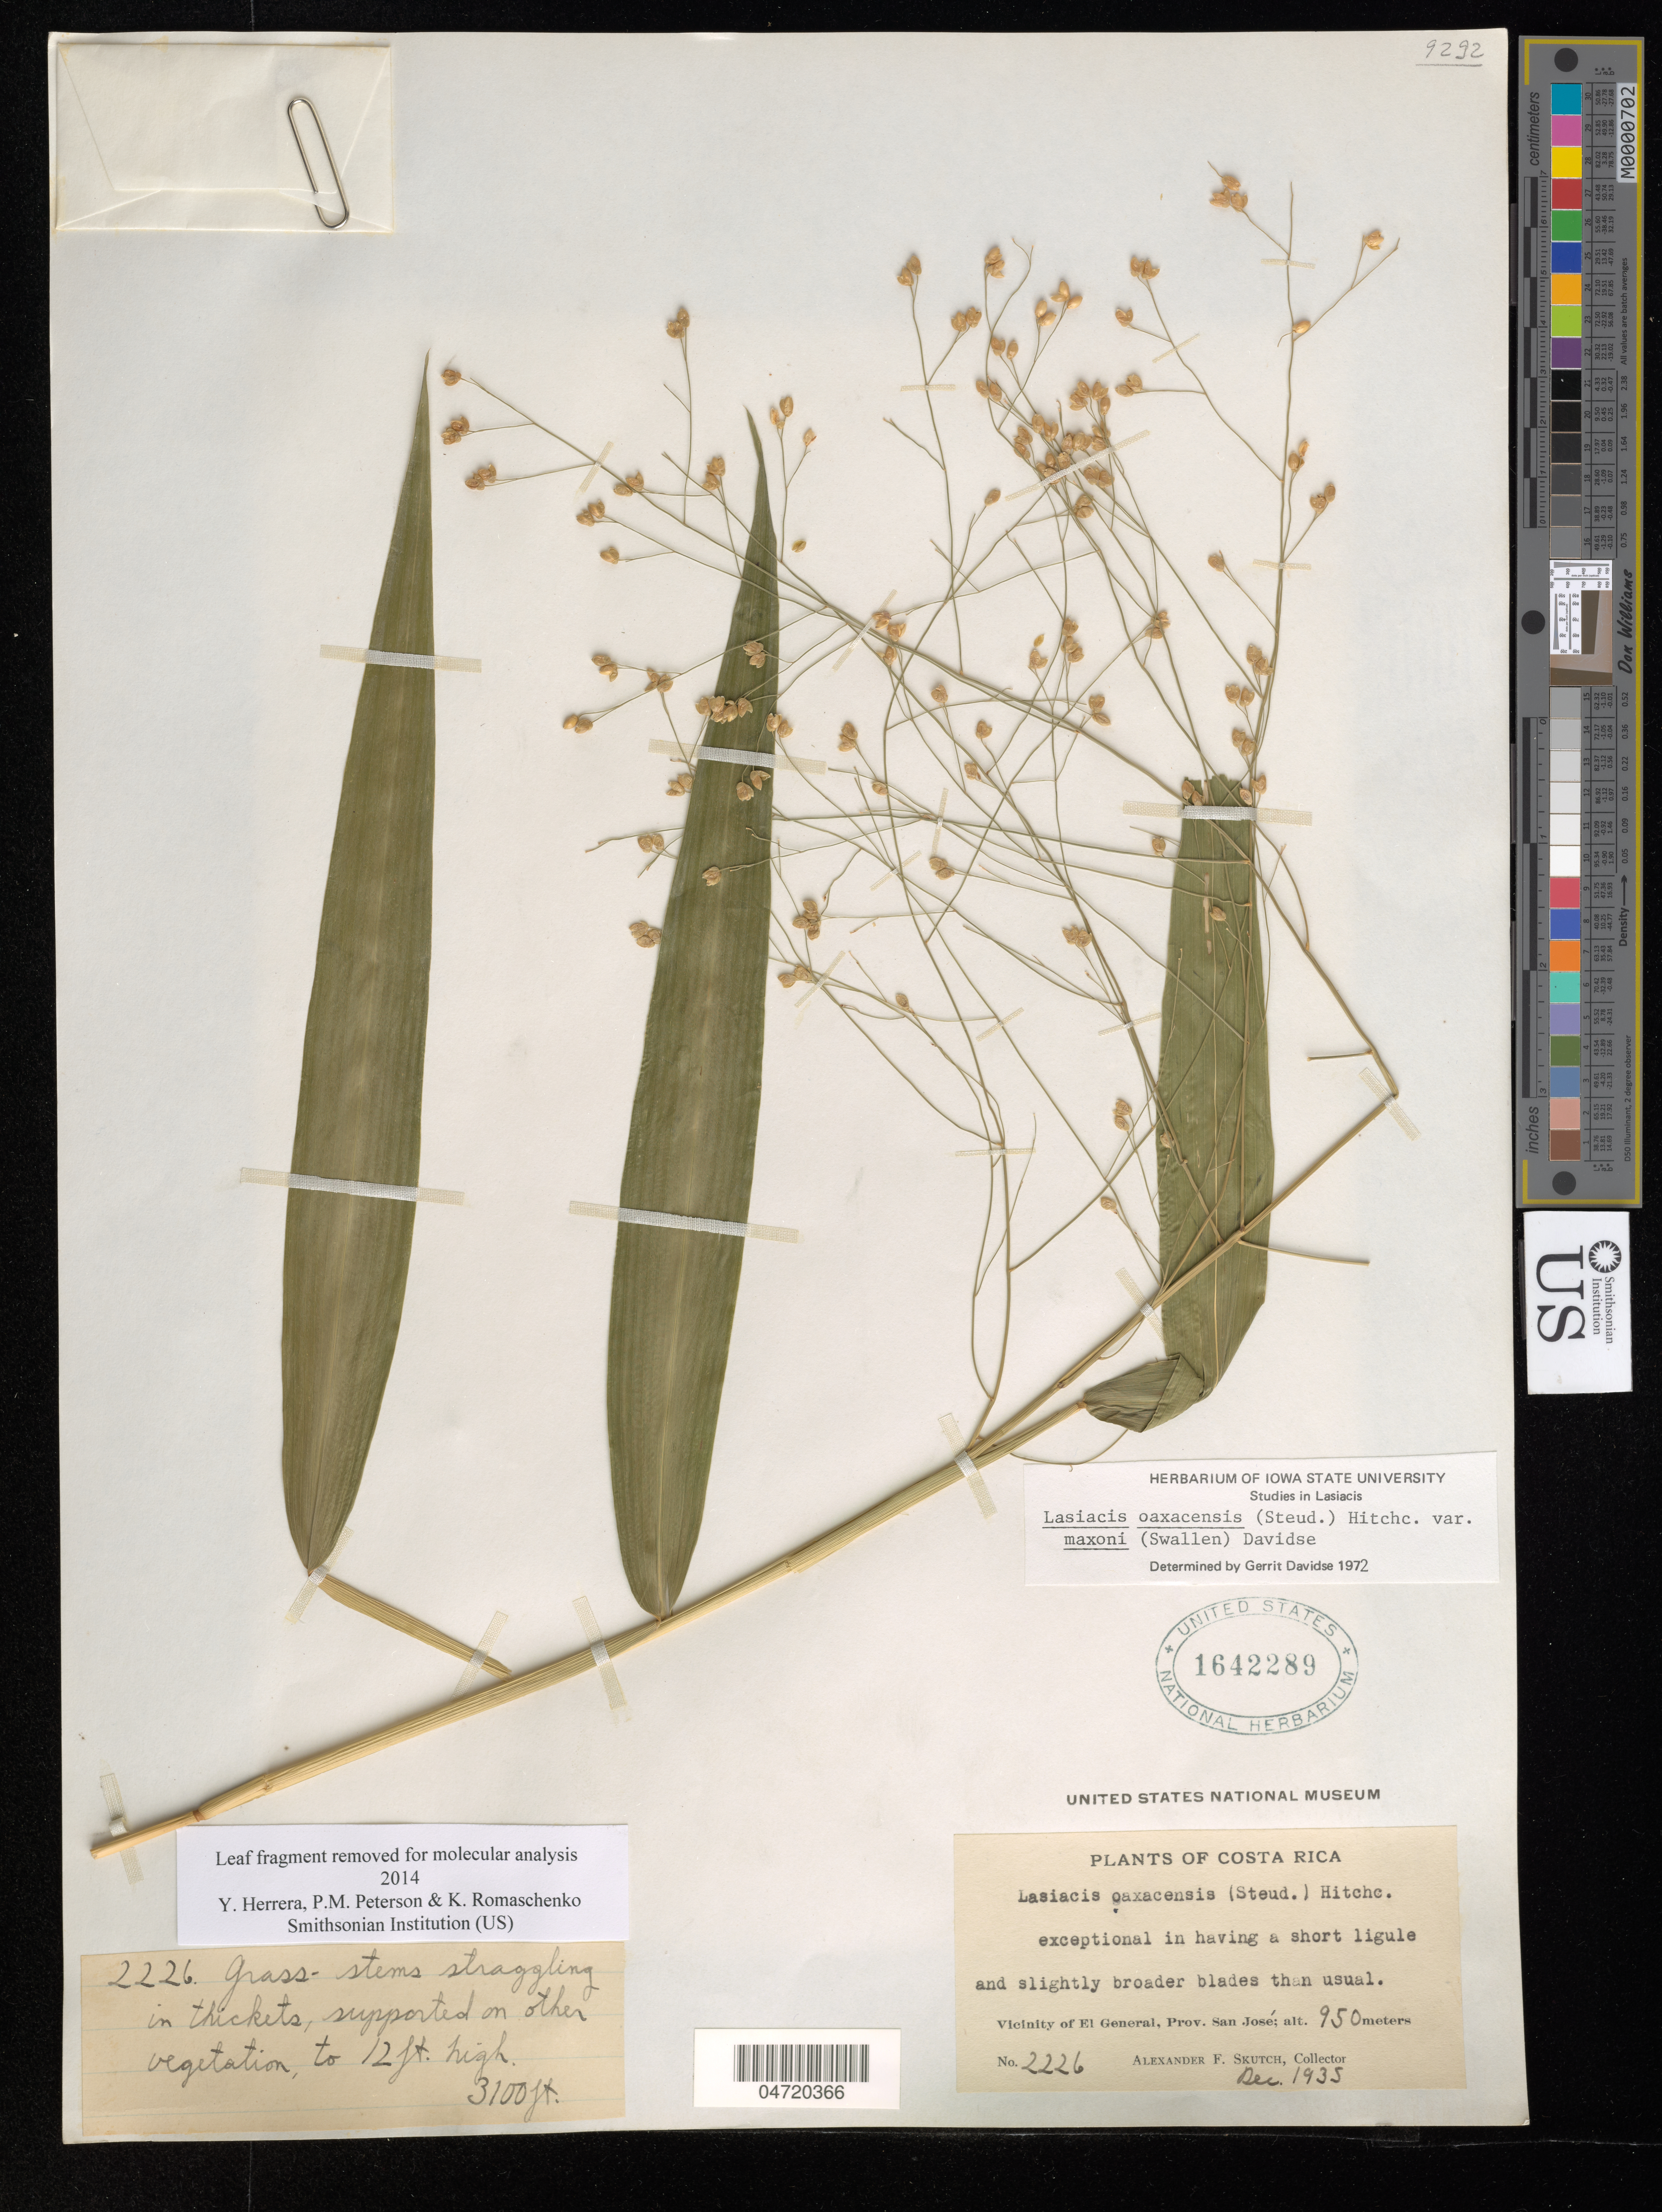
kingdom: Plantae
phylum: Tracheophyta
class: Liliopsida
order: Poales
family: Poaceae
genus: Lasiacis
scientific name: Lasiacis oaxacensis var. oaxacensis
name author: (Steud.) Hitchc.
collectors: A. F. Skutch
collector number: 2226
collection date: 1935-12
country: Costa Rica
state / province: San José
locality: Vicinity of El General.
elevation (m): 950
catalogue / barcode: US 1642289